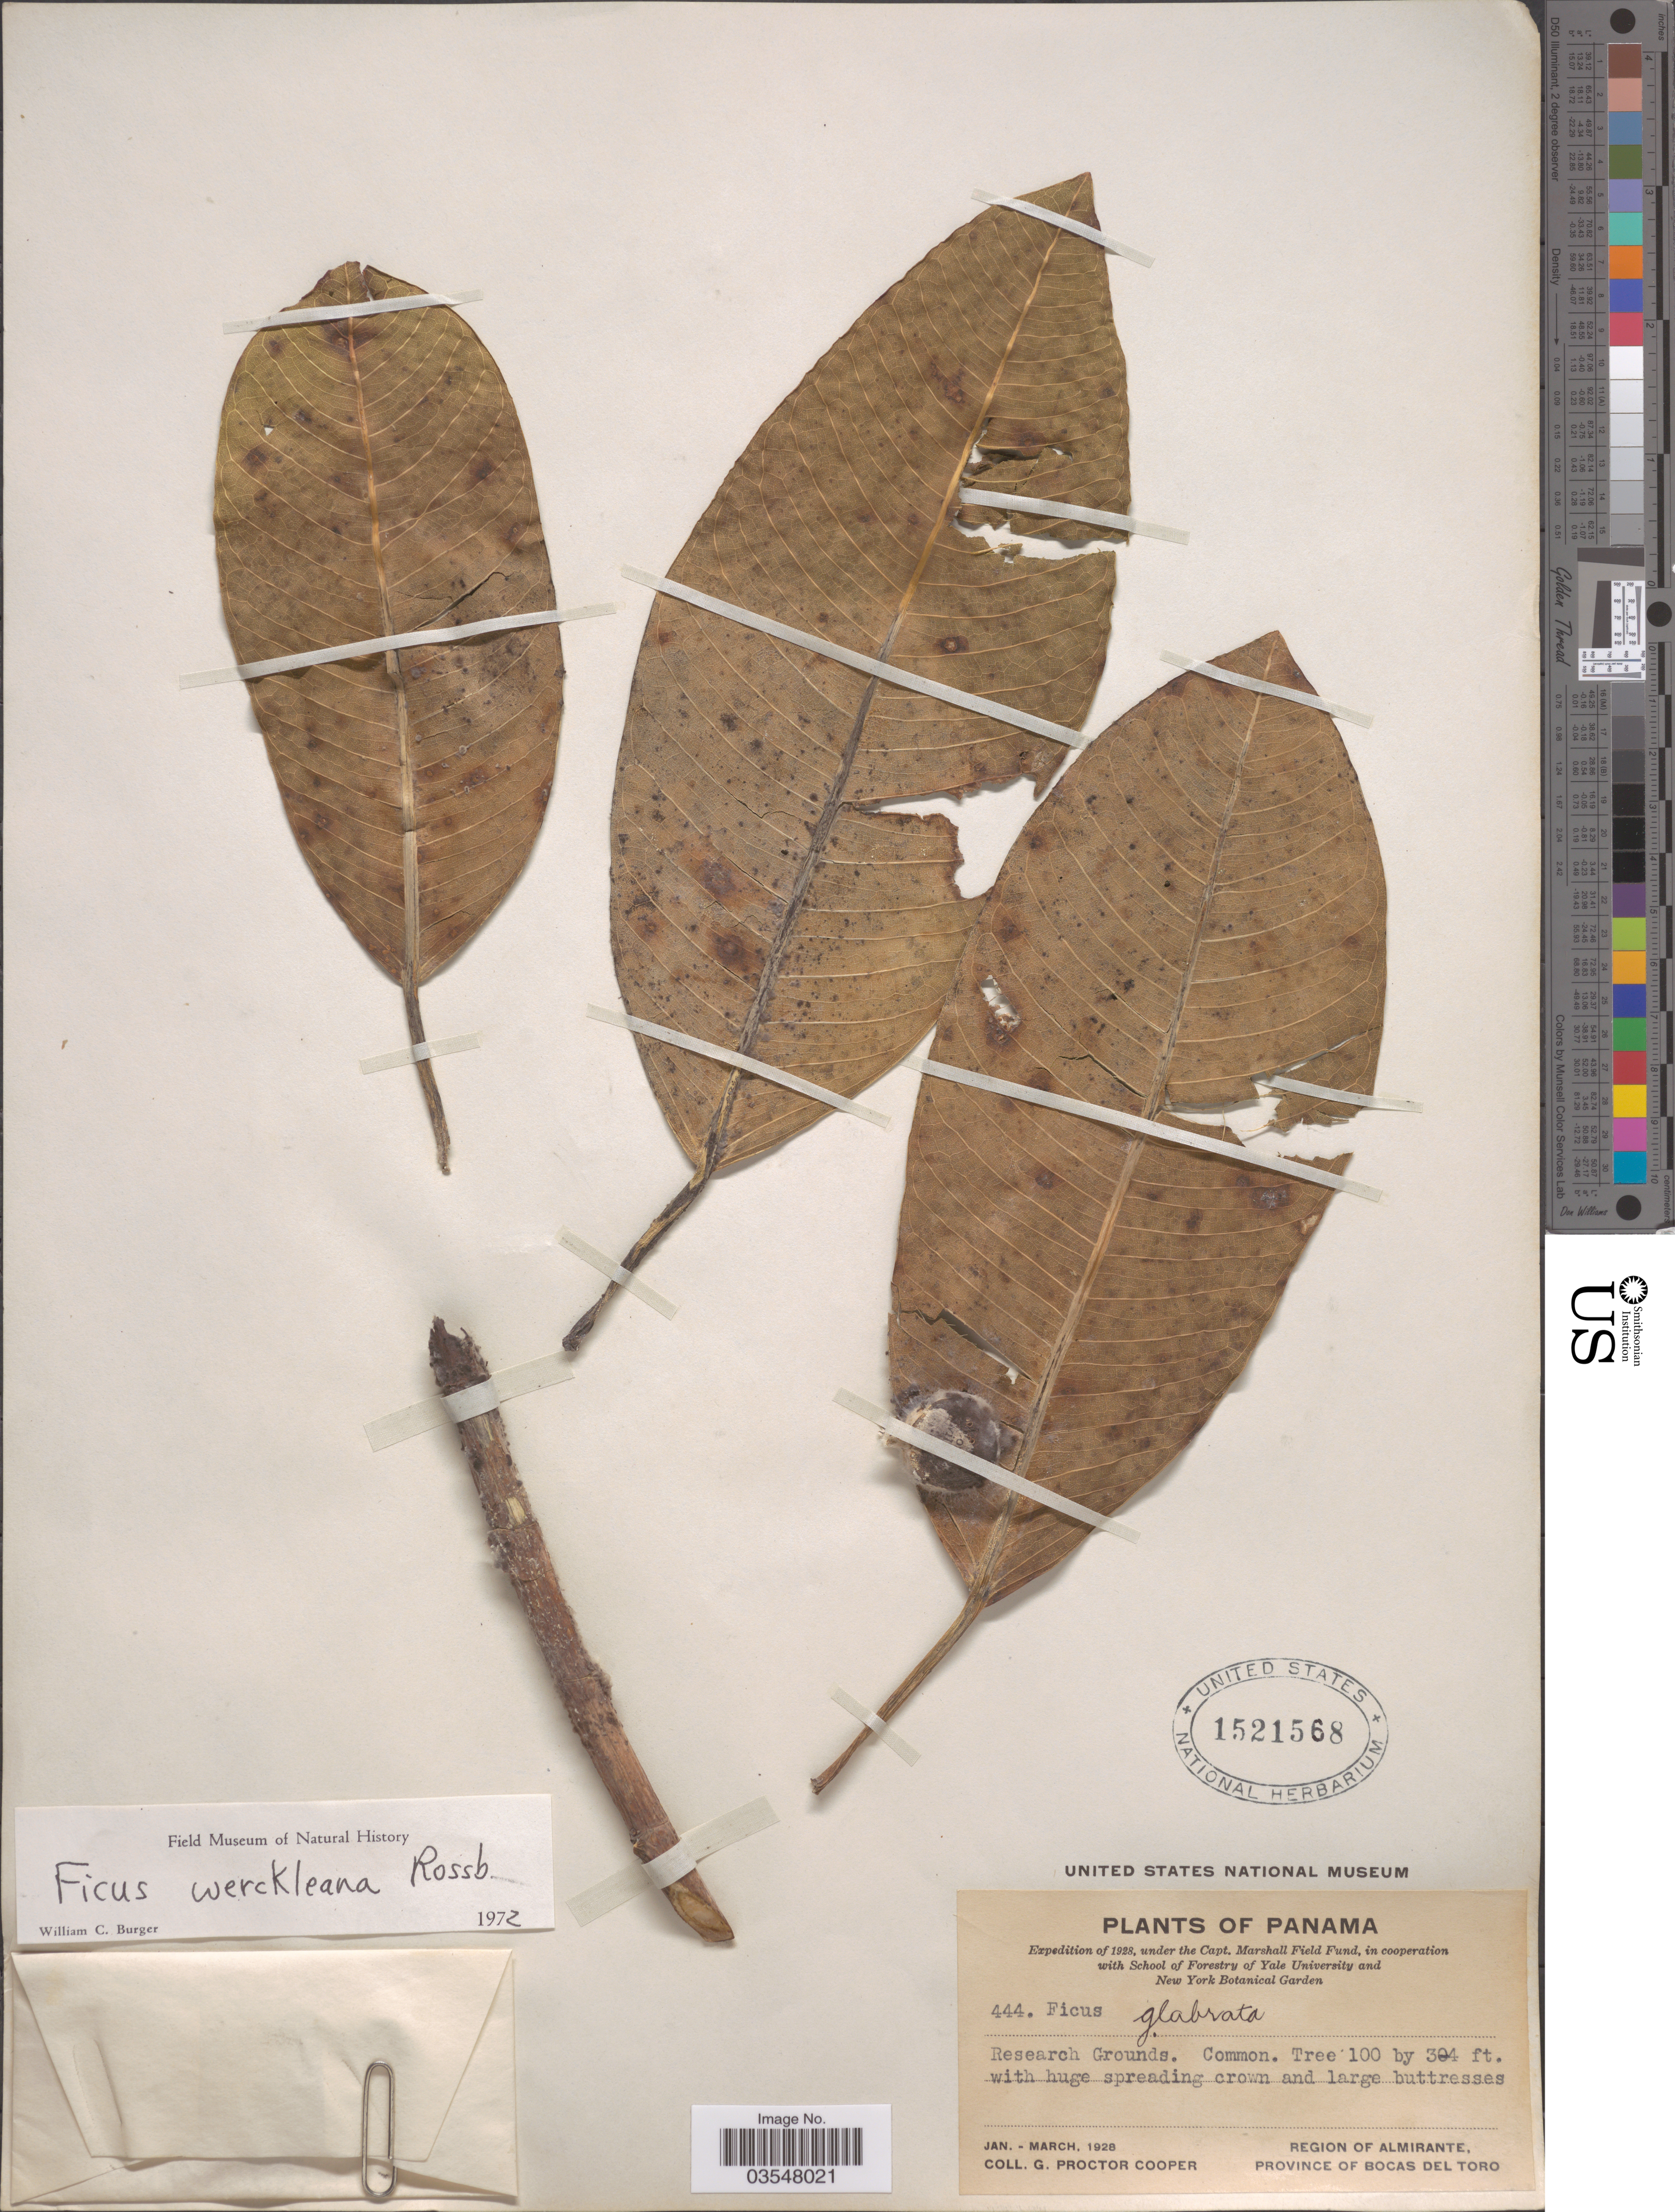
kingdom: Plantae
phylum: Tracheophyta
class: Magnoliopsida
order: Rosales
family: Moraceae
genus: Ficus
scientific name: Ficus werckleana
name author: Rossberg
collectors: G. Cooper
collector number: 444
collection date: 1928-01/1928-03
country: Panama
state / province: Bocas del Toro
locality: Region of Almirante.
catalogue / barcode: US 1521568